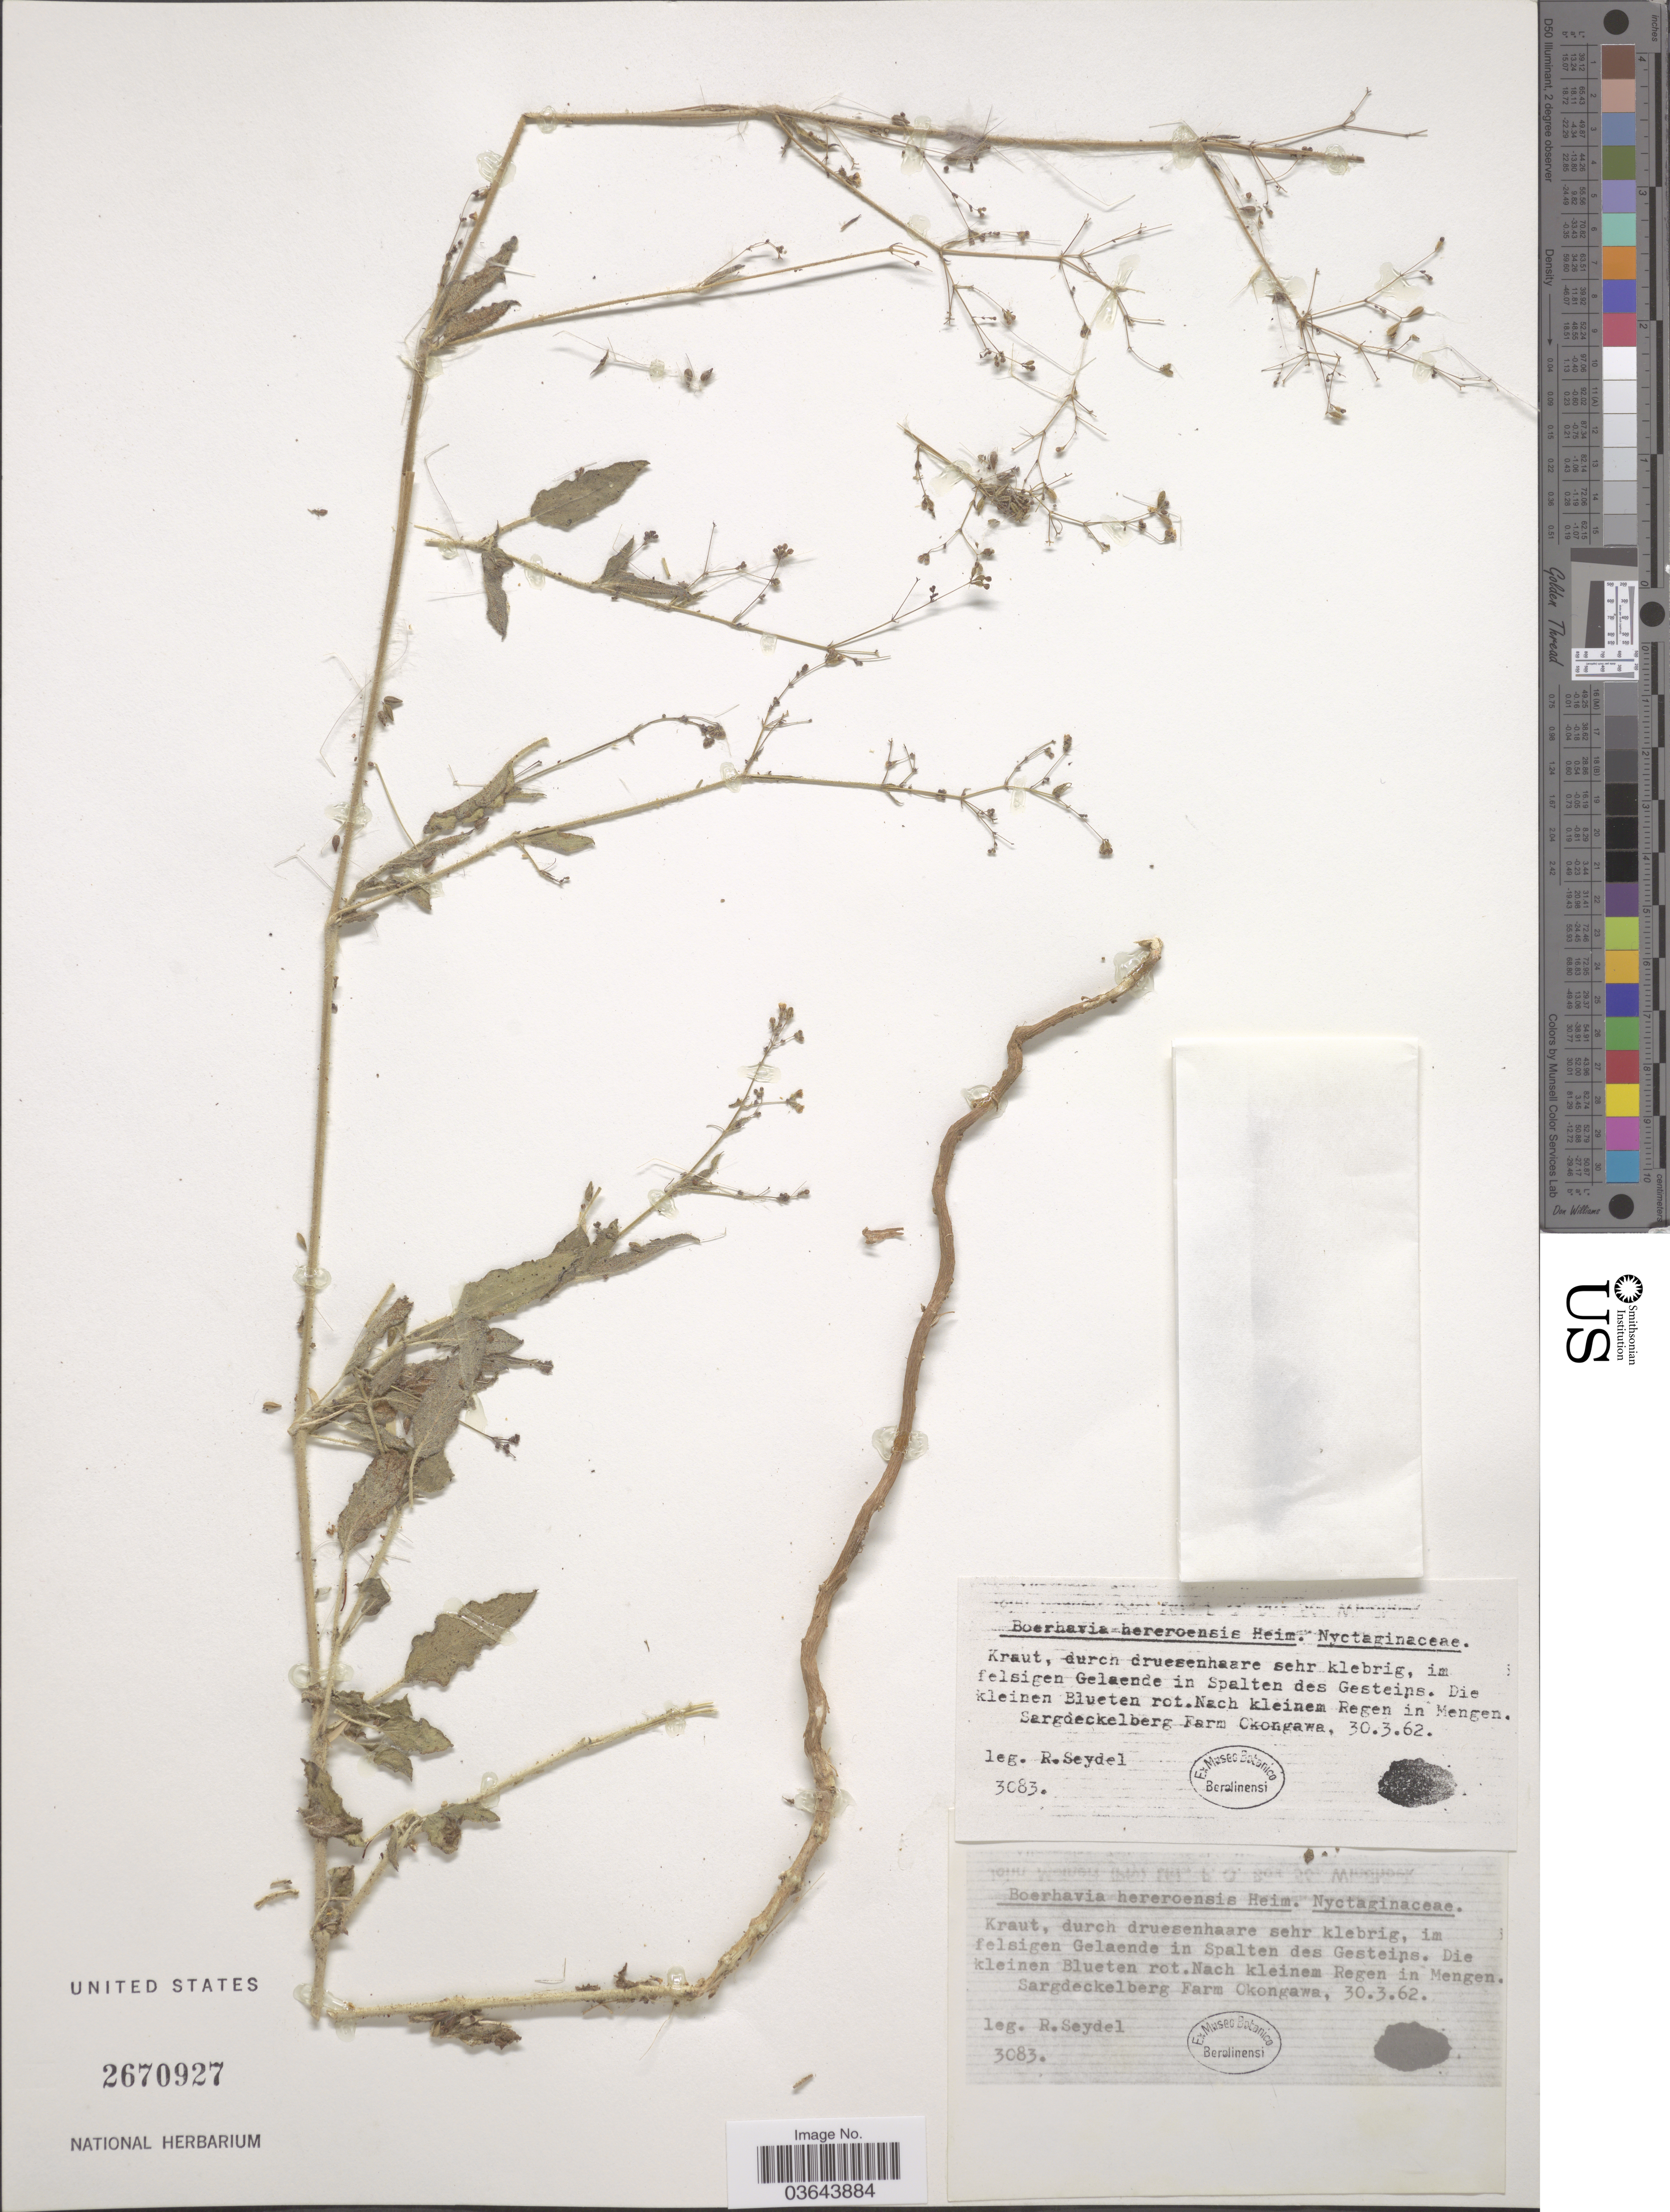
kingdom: Plantae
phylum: Tracheophyta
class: Magnoliopsida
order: Caryophyllales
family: Nyctaginaceae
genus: Boerhavia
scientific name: Boerhavia hereroensis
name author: Heimerl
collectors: R. Seydel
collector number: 3083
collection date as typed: Transcribed d/m/y: 30/3/62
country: Namibia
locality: Sargdeckelberg Farm Okongawa.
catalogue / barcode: US 2670927